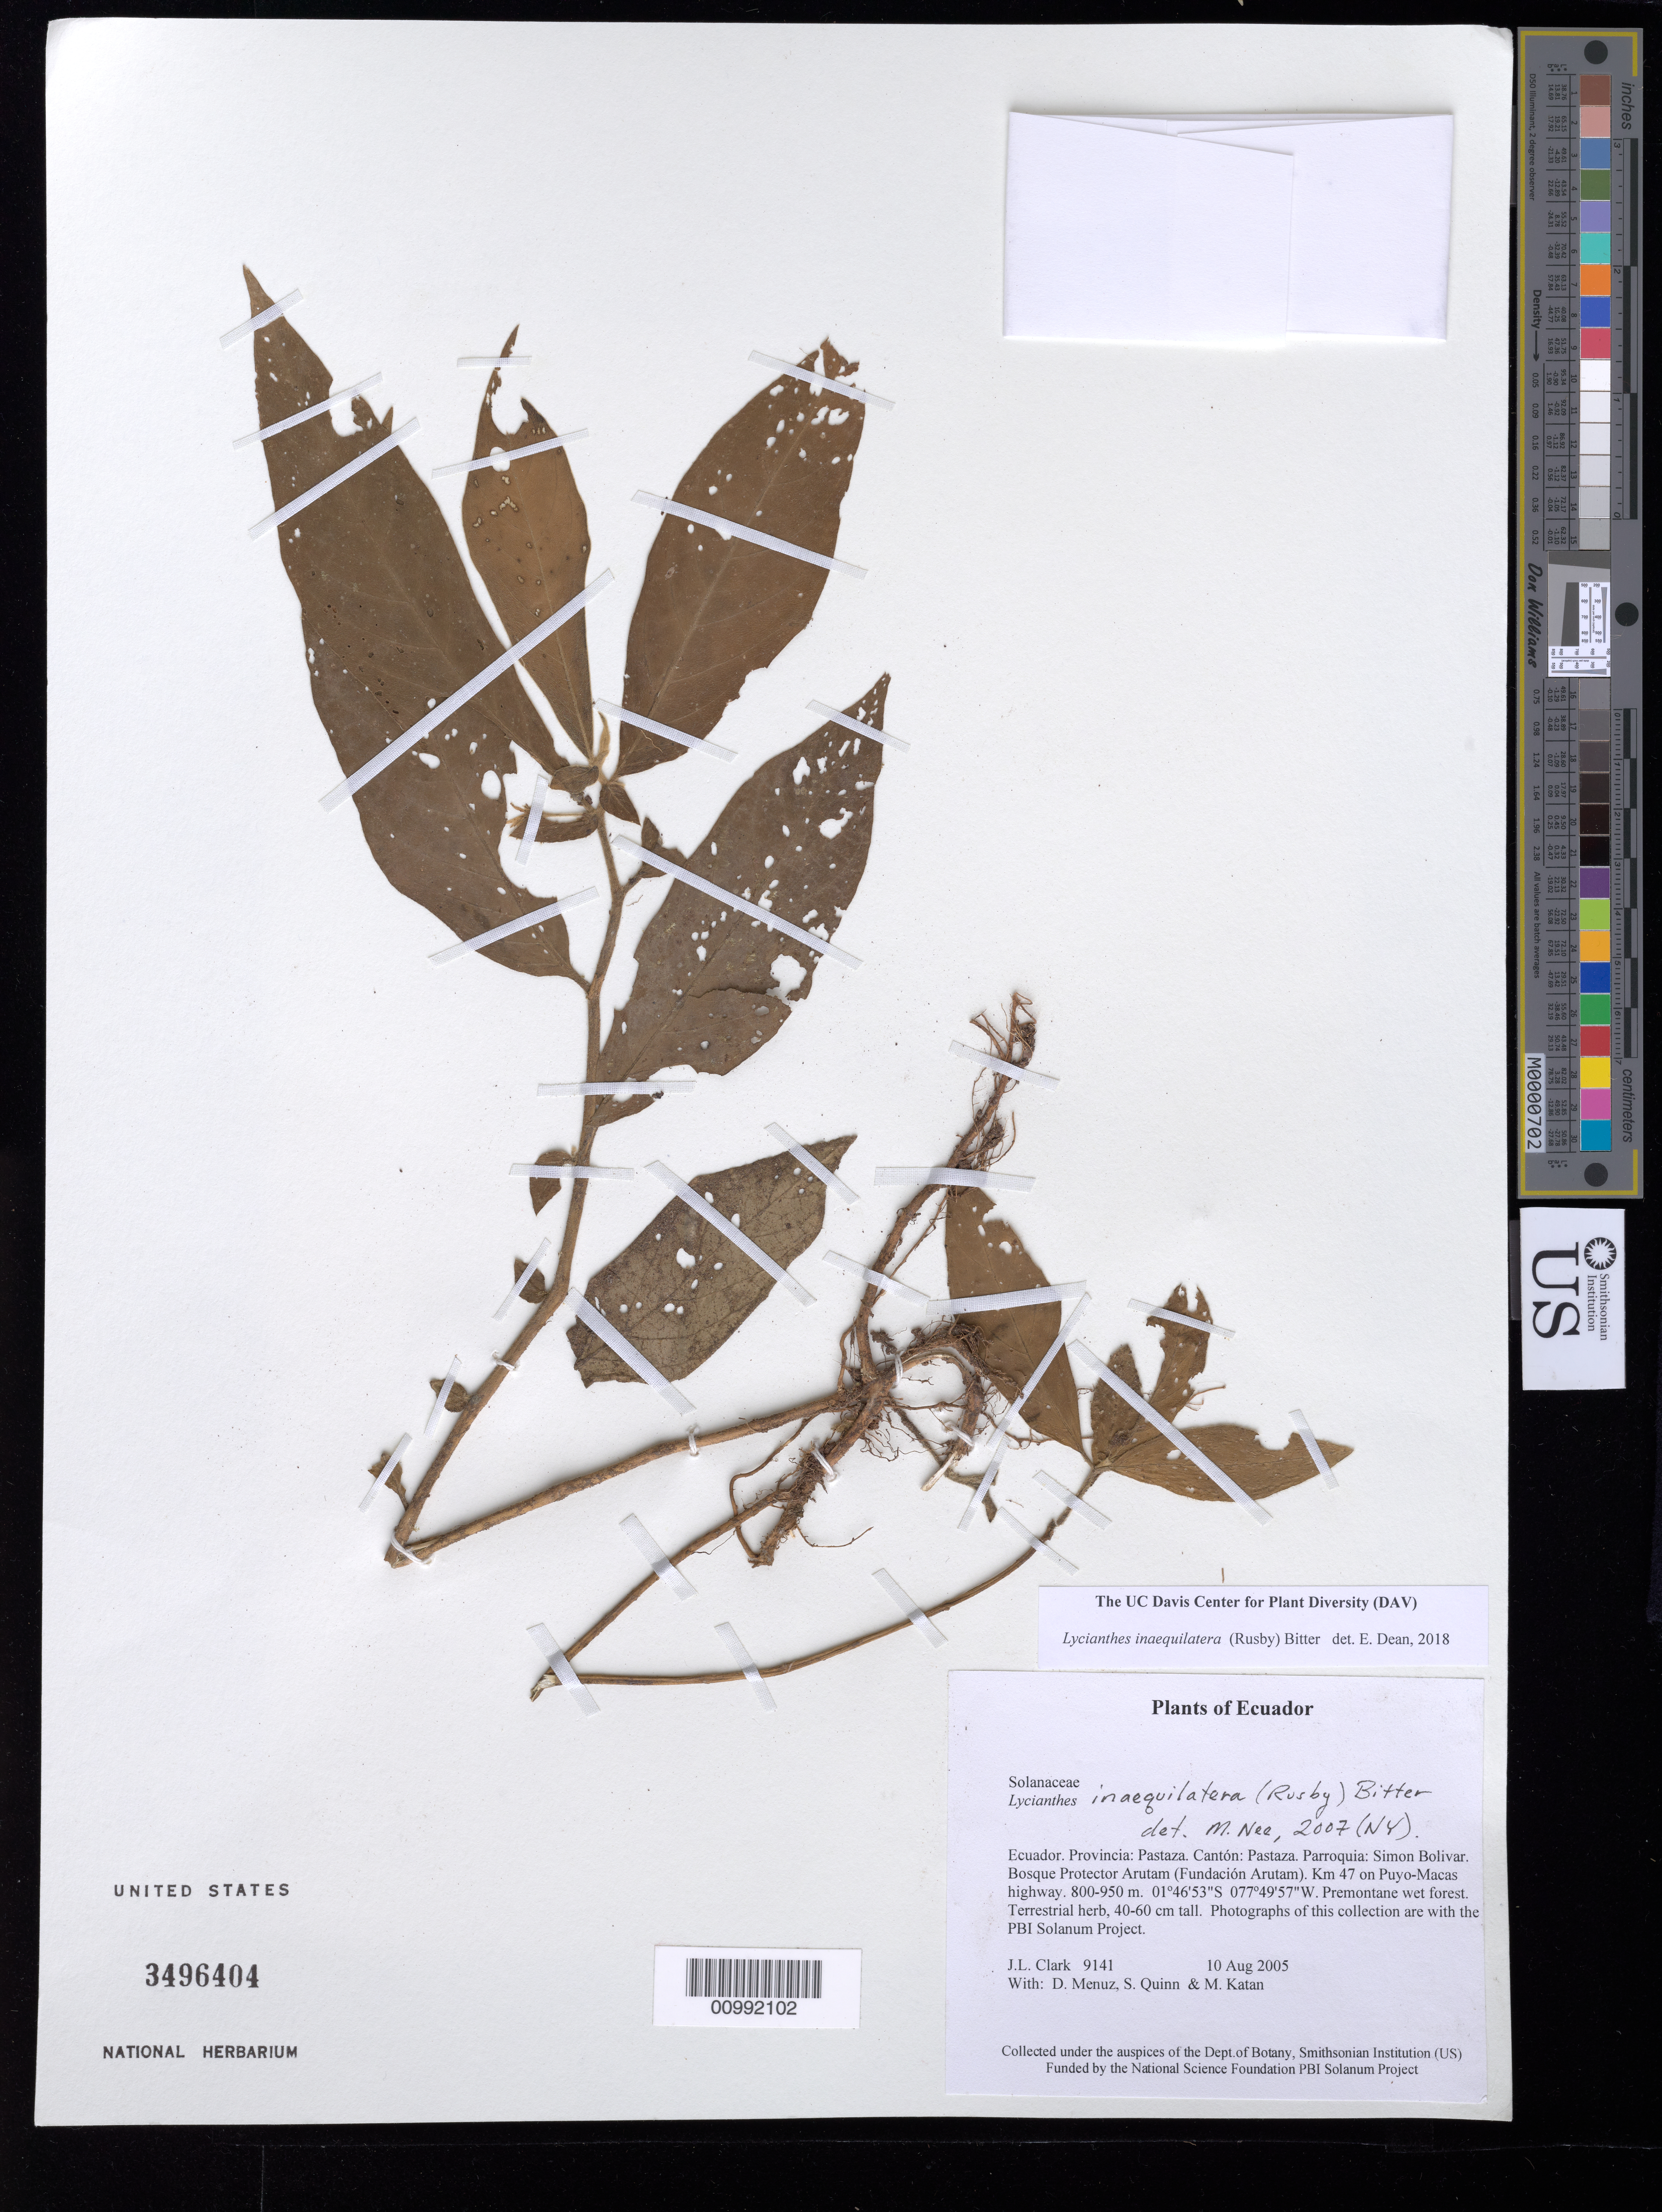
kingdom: Plantae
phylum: Tracheophyta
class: Magnoliopsida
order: Solanales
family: Solanaceae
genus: Lycianthes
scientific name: Lycianthes inaequilatera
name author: (Rusby) Bitter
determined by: Knapp, S. D.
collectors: J. L. Clark, D. Menuz, S. Quinn & M. Katan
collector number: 9141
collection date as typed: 10 Aug 2005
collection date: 2005-08-10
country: Ecuador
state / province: Pastaza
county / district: Pastaza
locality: Parroquia: Simon Bolivar. Bosque Protector Arutam (Fundación Arutam). Km 47 on Puyo-Macas highway.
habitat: Premontane wet forest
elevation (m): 800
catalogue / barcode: US 3496404